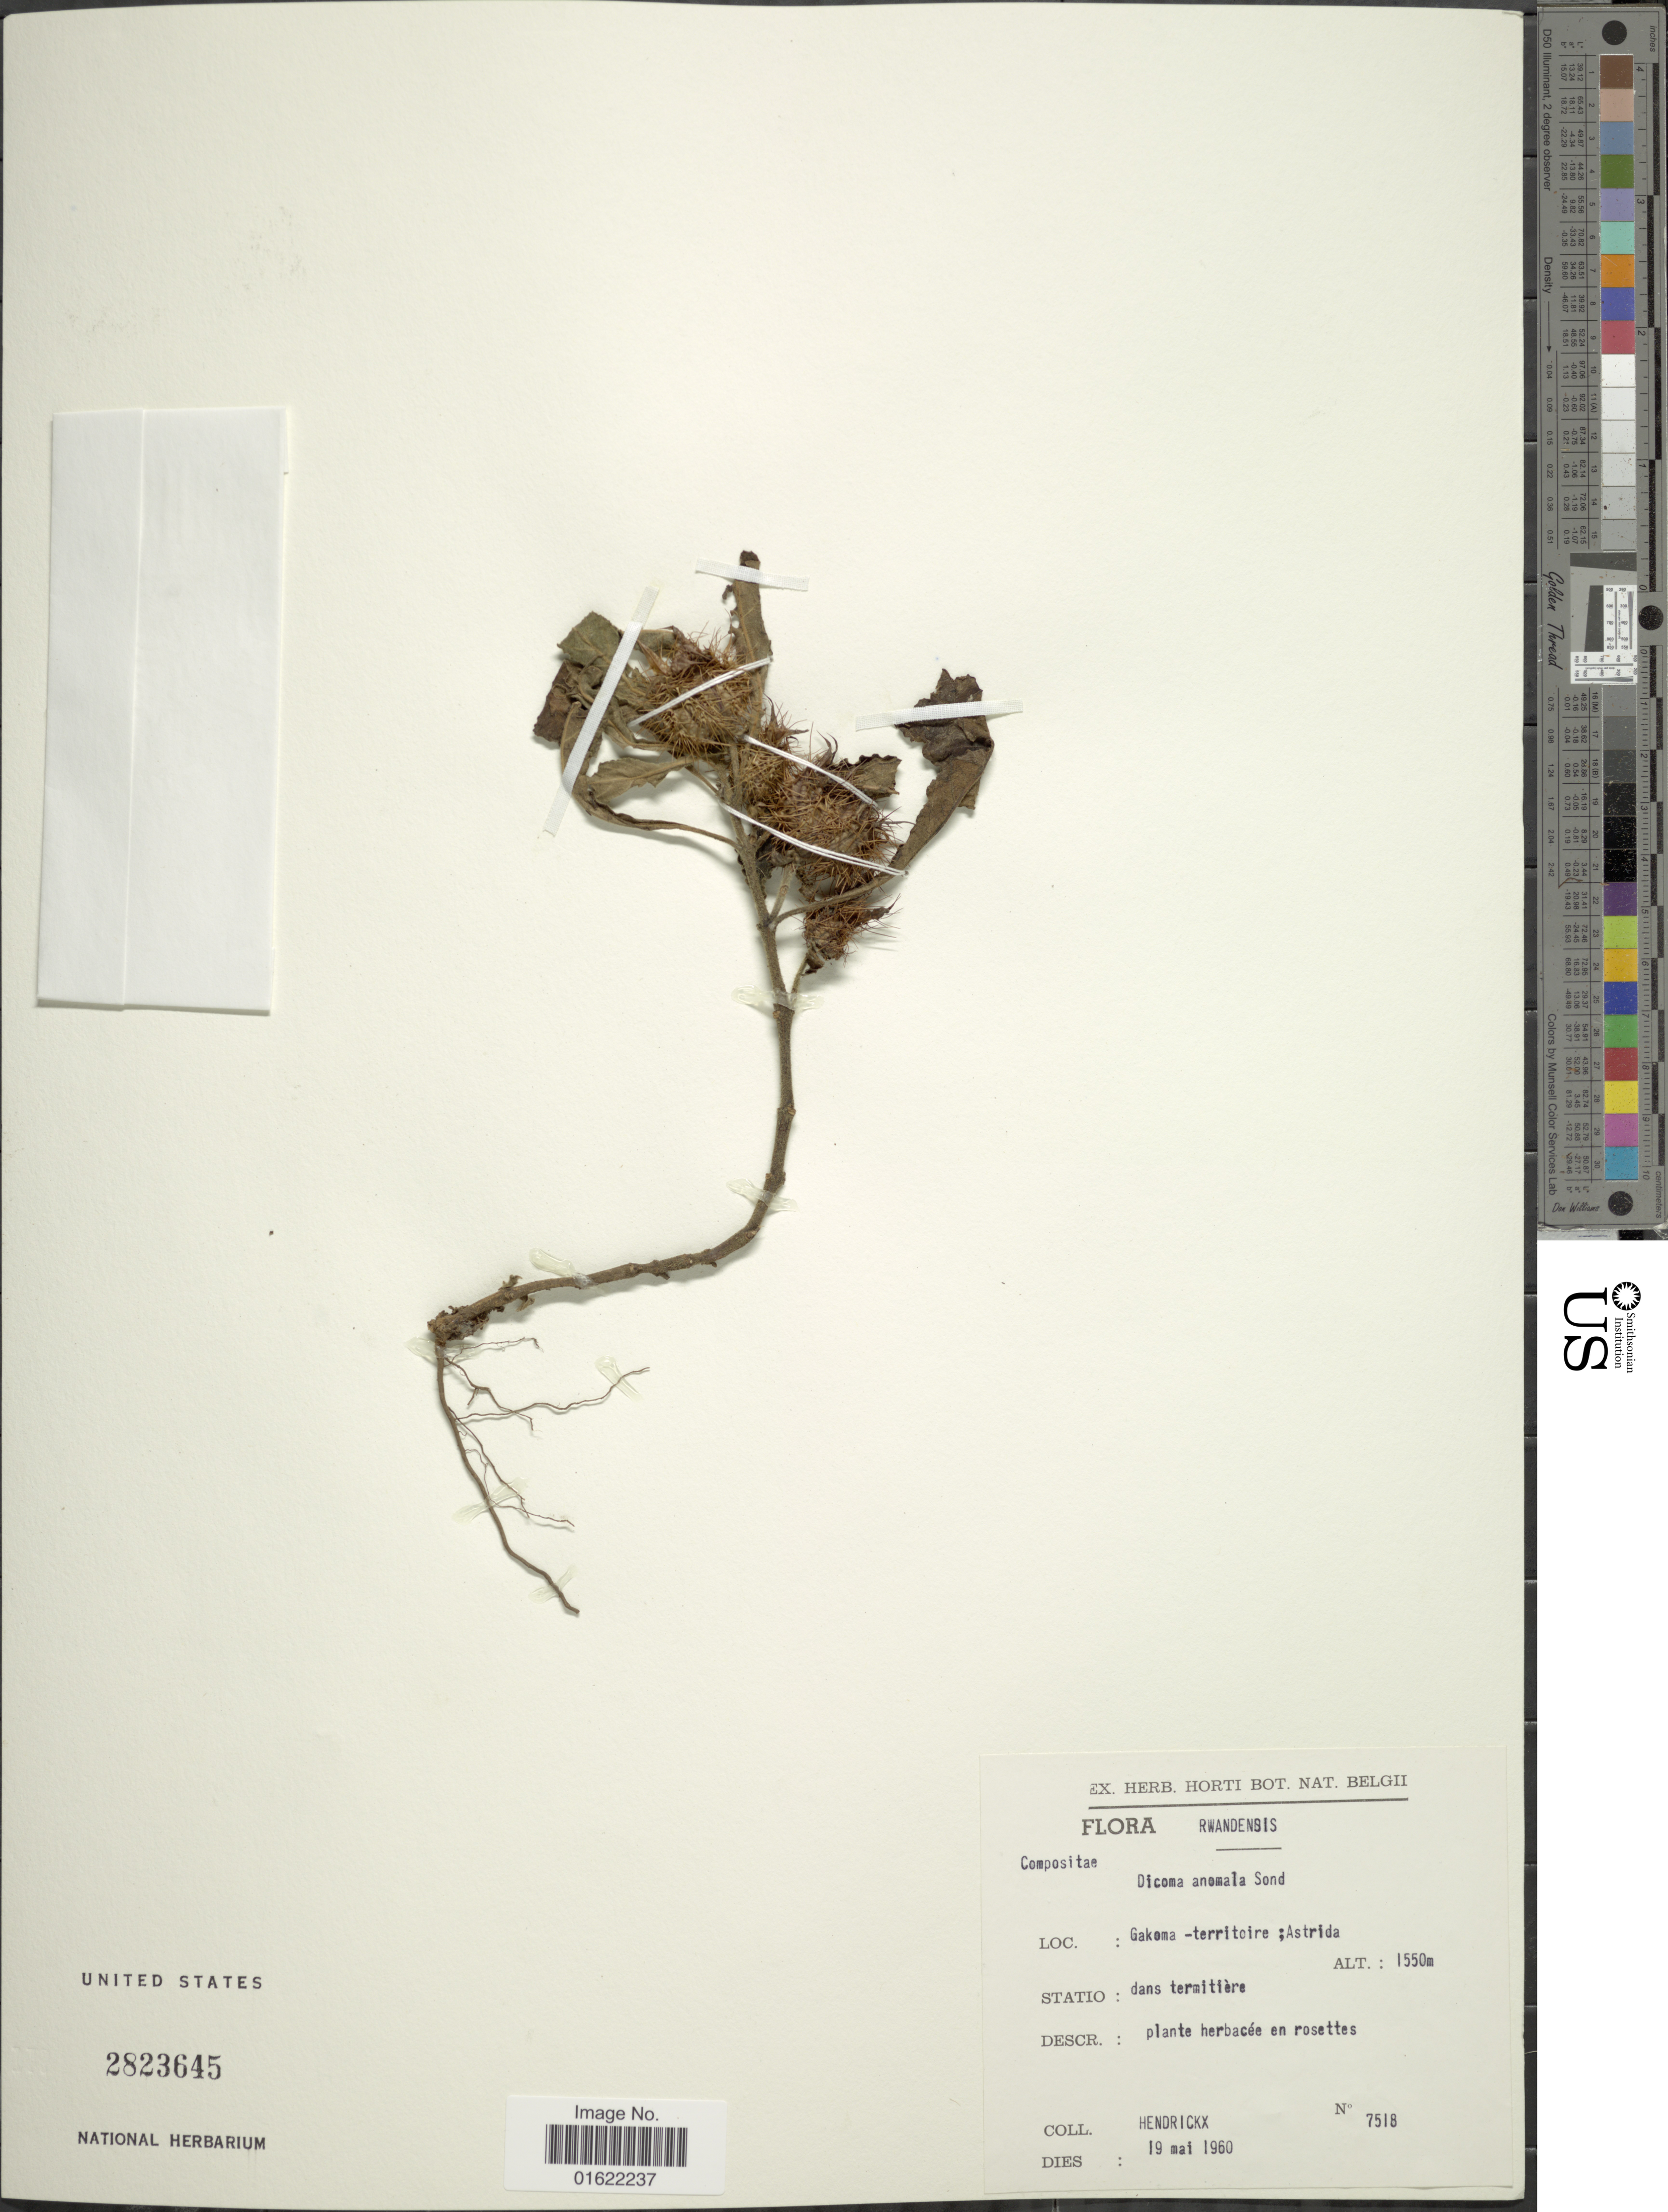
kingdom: Plantae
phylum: Tracheophyta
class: Magnoliopsida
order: Asterales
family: Asteraceae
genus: Dicoma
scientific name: Dicoma anomala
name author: Sond.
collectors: -. Hendrick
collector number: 7518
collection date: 1960-05-19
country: Rwanda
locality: Rwandenbis. Gakoma - territoire: Astrida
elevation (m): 1550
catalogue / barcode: US 2823645